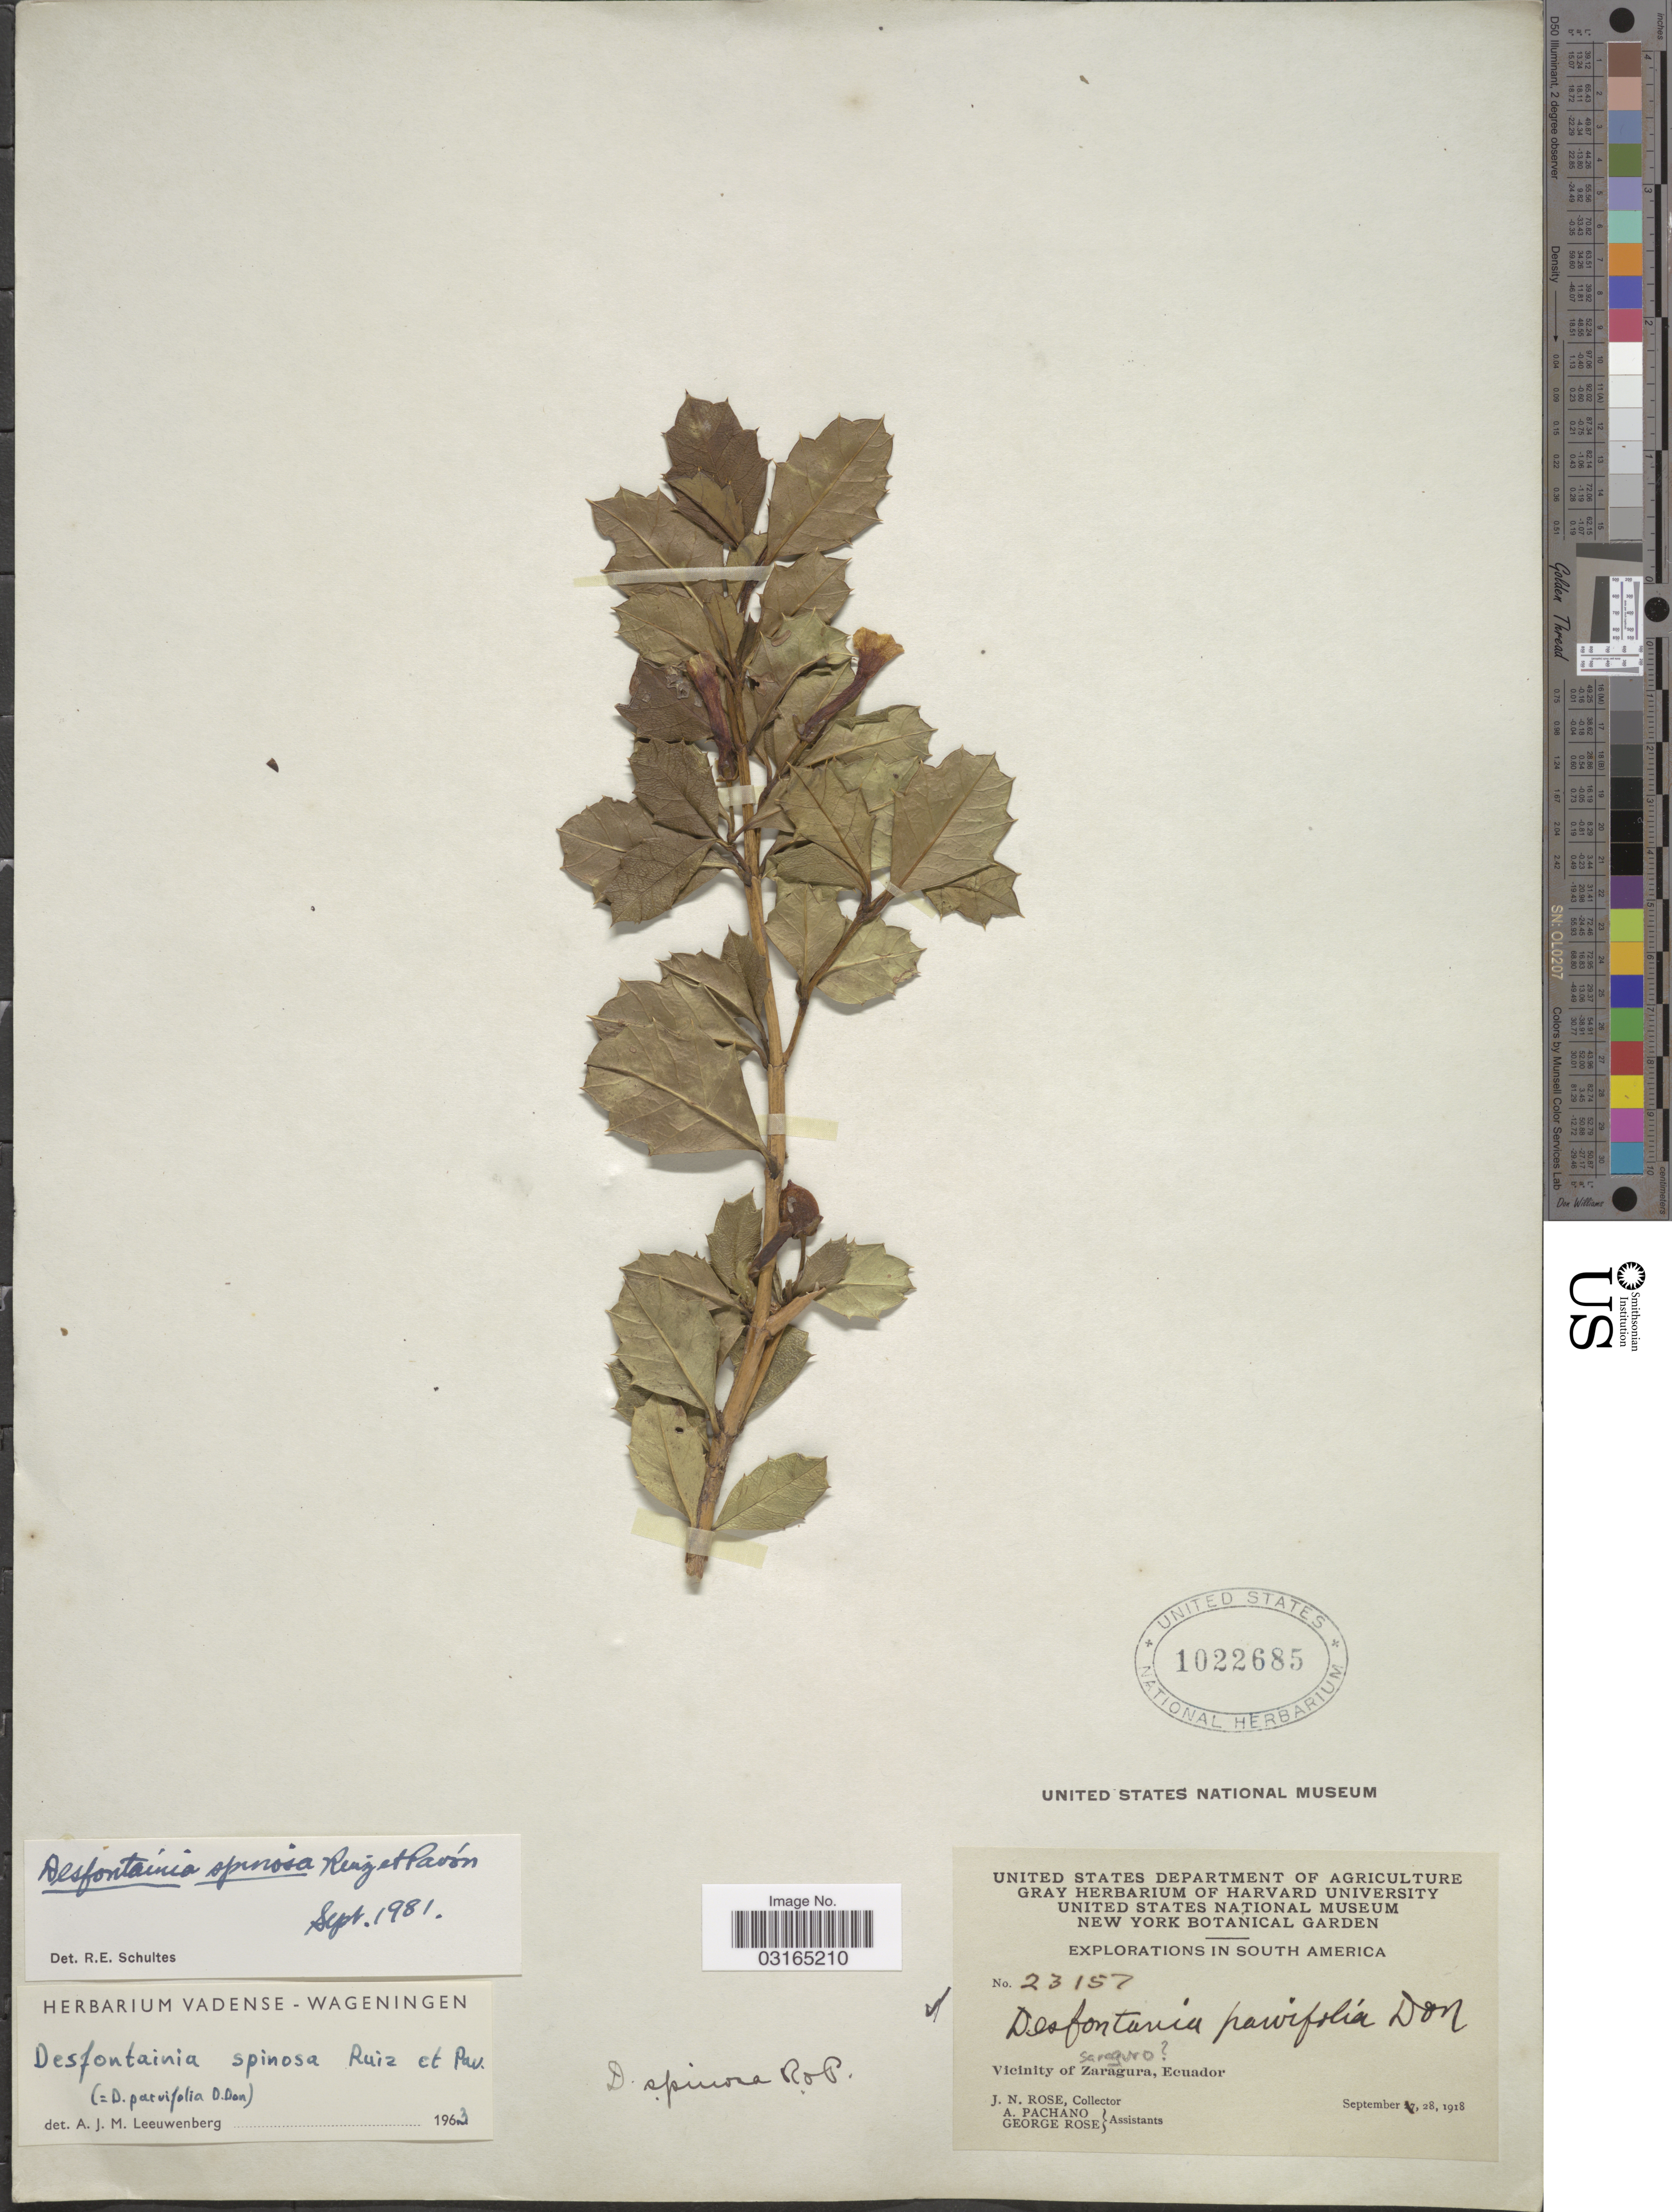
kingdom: Plantae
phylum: Tracheophyta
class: Magnoliopsida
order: Bruniales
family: Columelliaceae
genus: Desfontainia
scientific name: Desfontainia spinosa var. spinosa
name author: Ruiz & Pav.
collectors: J. N. Rose, A. Pachano & G. Rose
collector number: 23157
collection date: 1918-09-28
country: Ecuador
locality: Vicinity of Zaragura.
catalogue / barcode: US 1022685